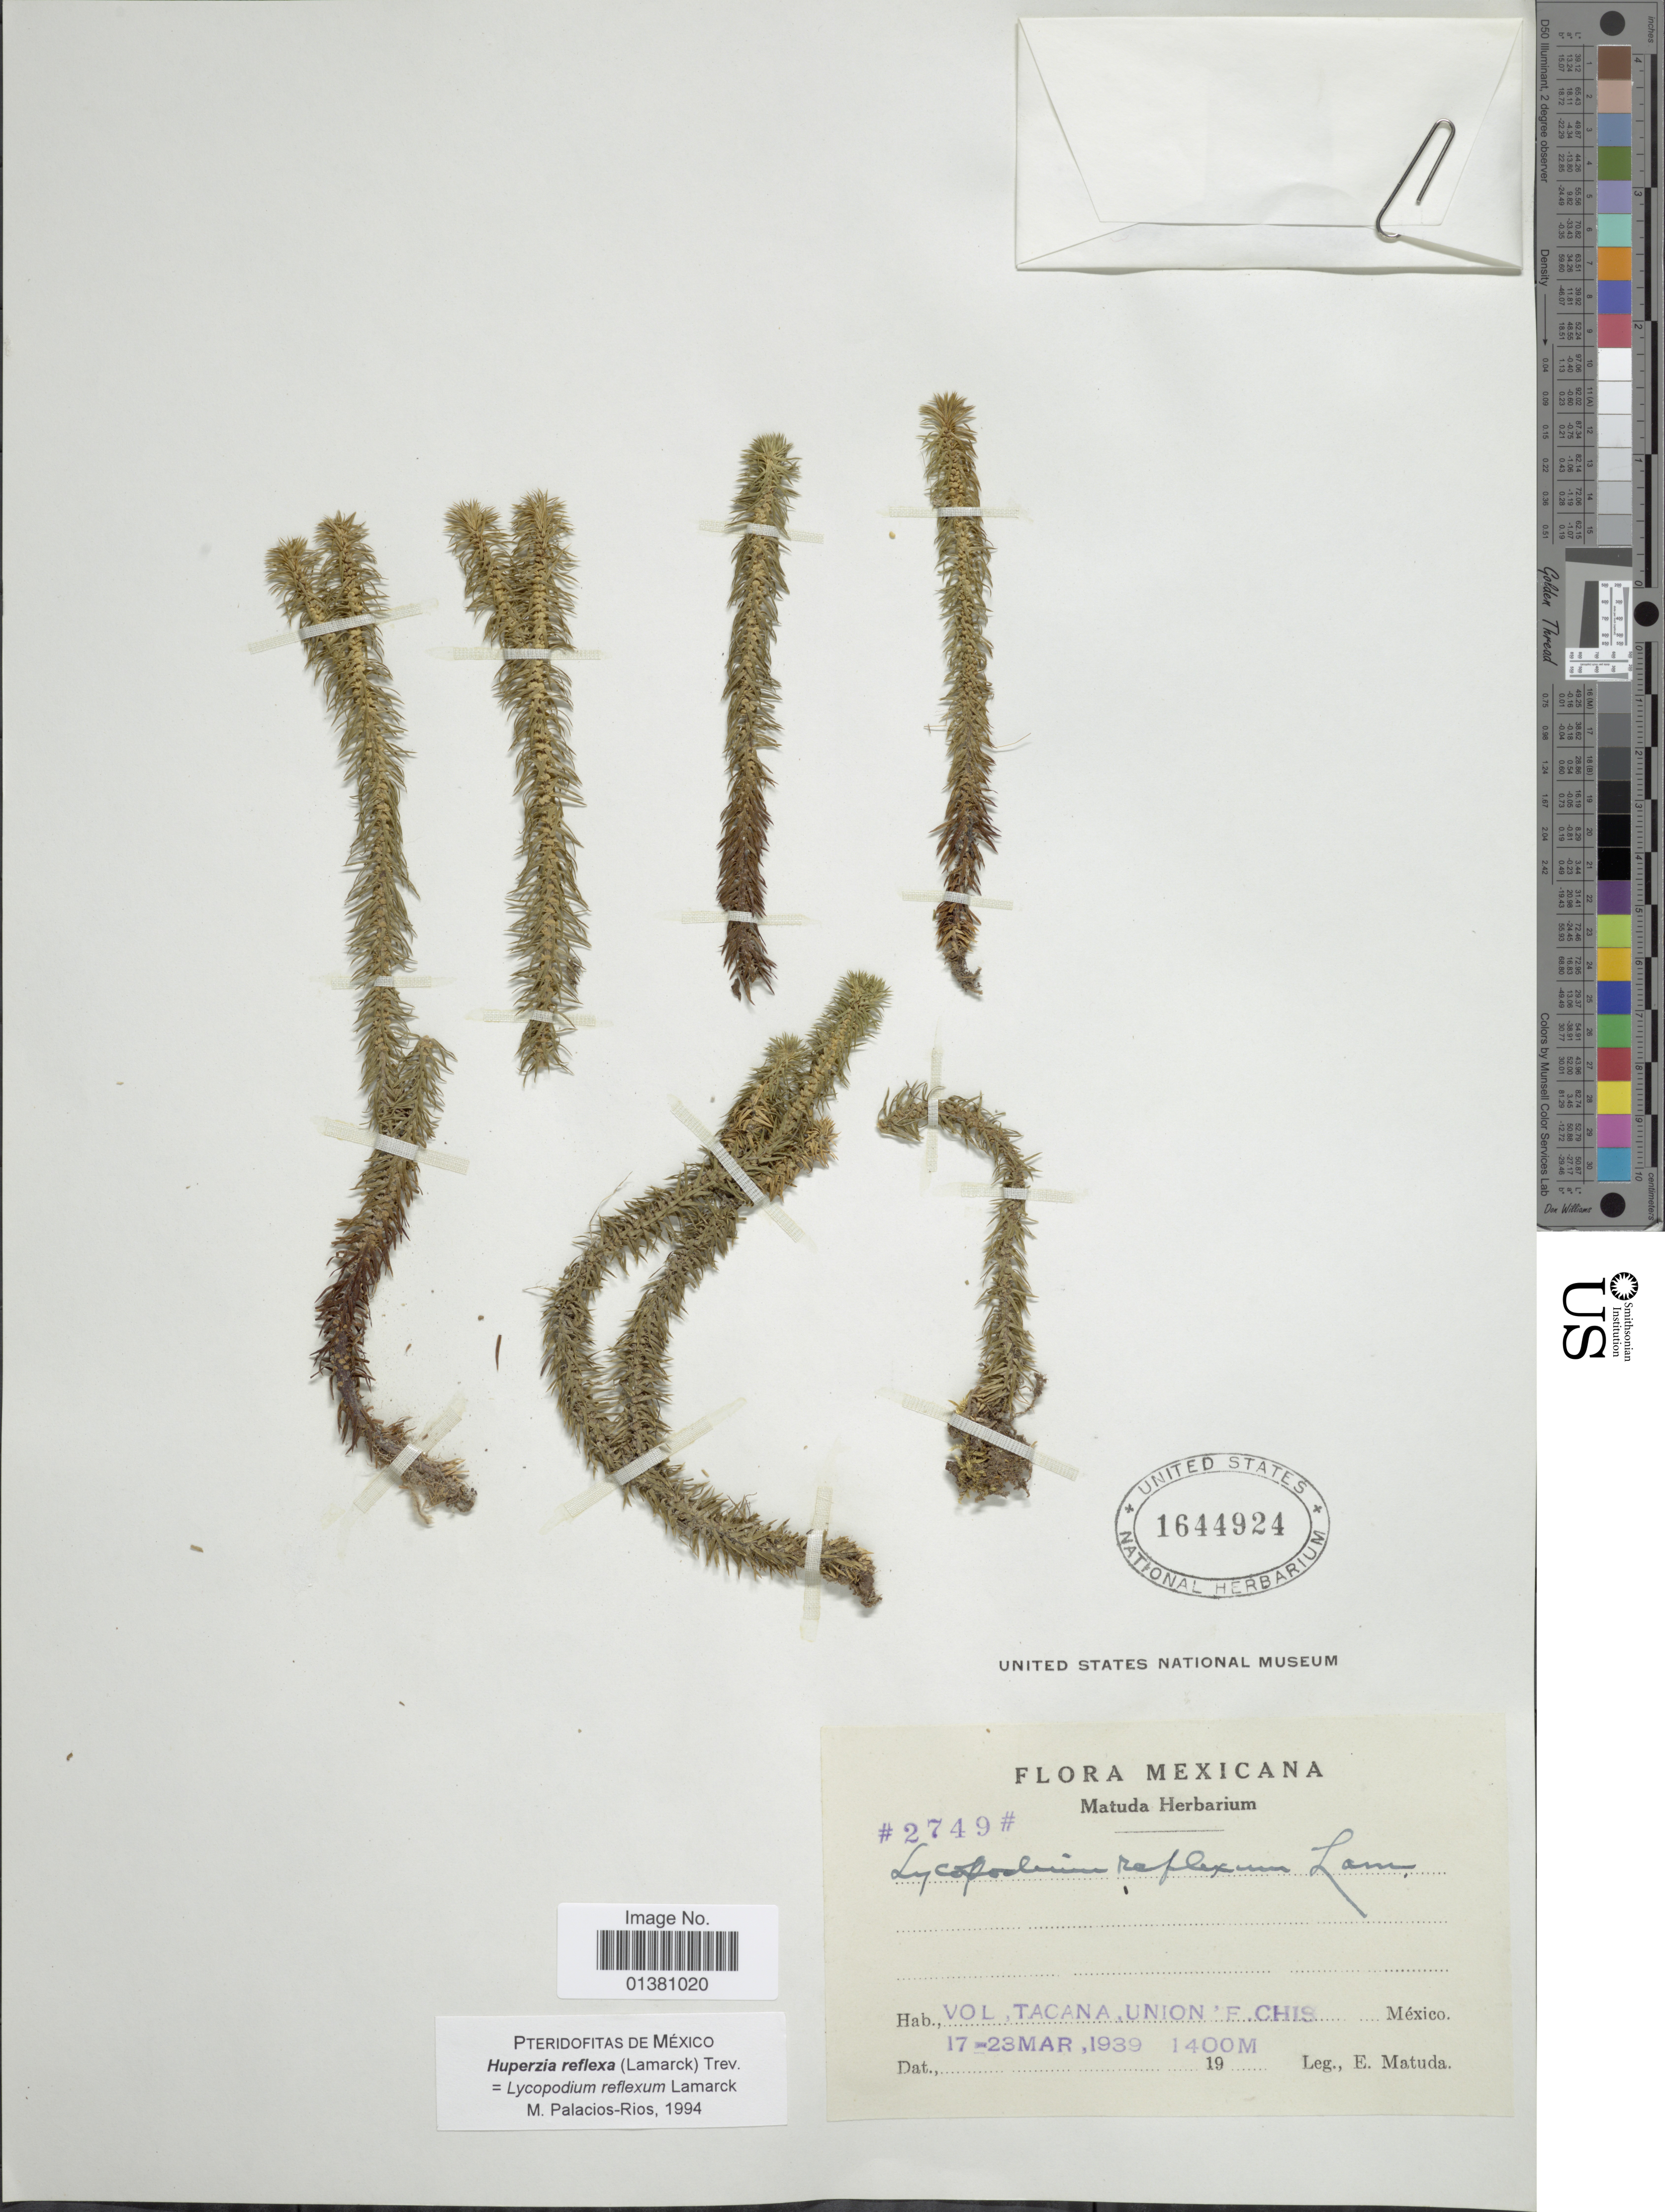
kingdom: Plantae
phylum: Tracheophyta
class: Lycopodiopsida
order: Lycopodiales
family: Lycopodiaceae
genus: Phlegmariurus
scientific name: Phlegmariurus reflexus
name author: (Lam.) B. Øllg.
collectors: E. Matuda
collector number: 2749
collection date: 1939-03-17/1939-03-23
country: Mexico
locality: Vol, Tacana, Union 'F. Chis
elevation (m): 1400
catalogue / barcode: US 1644924